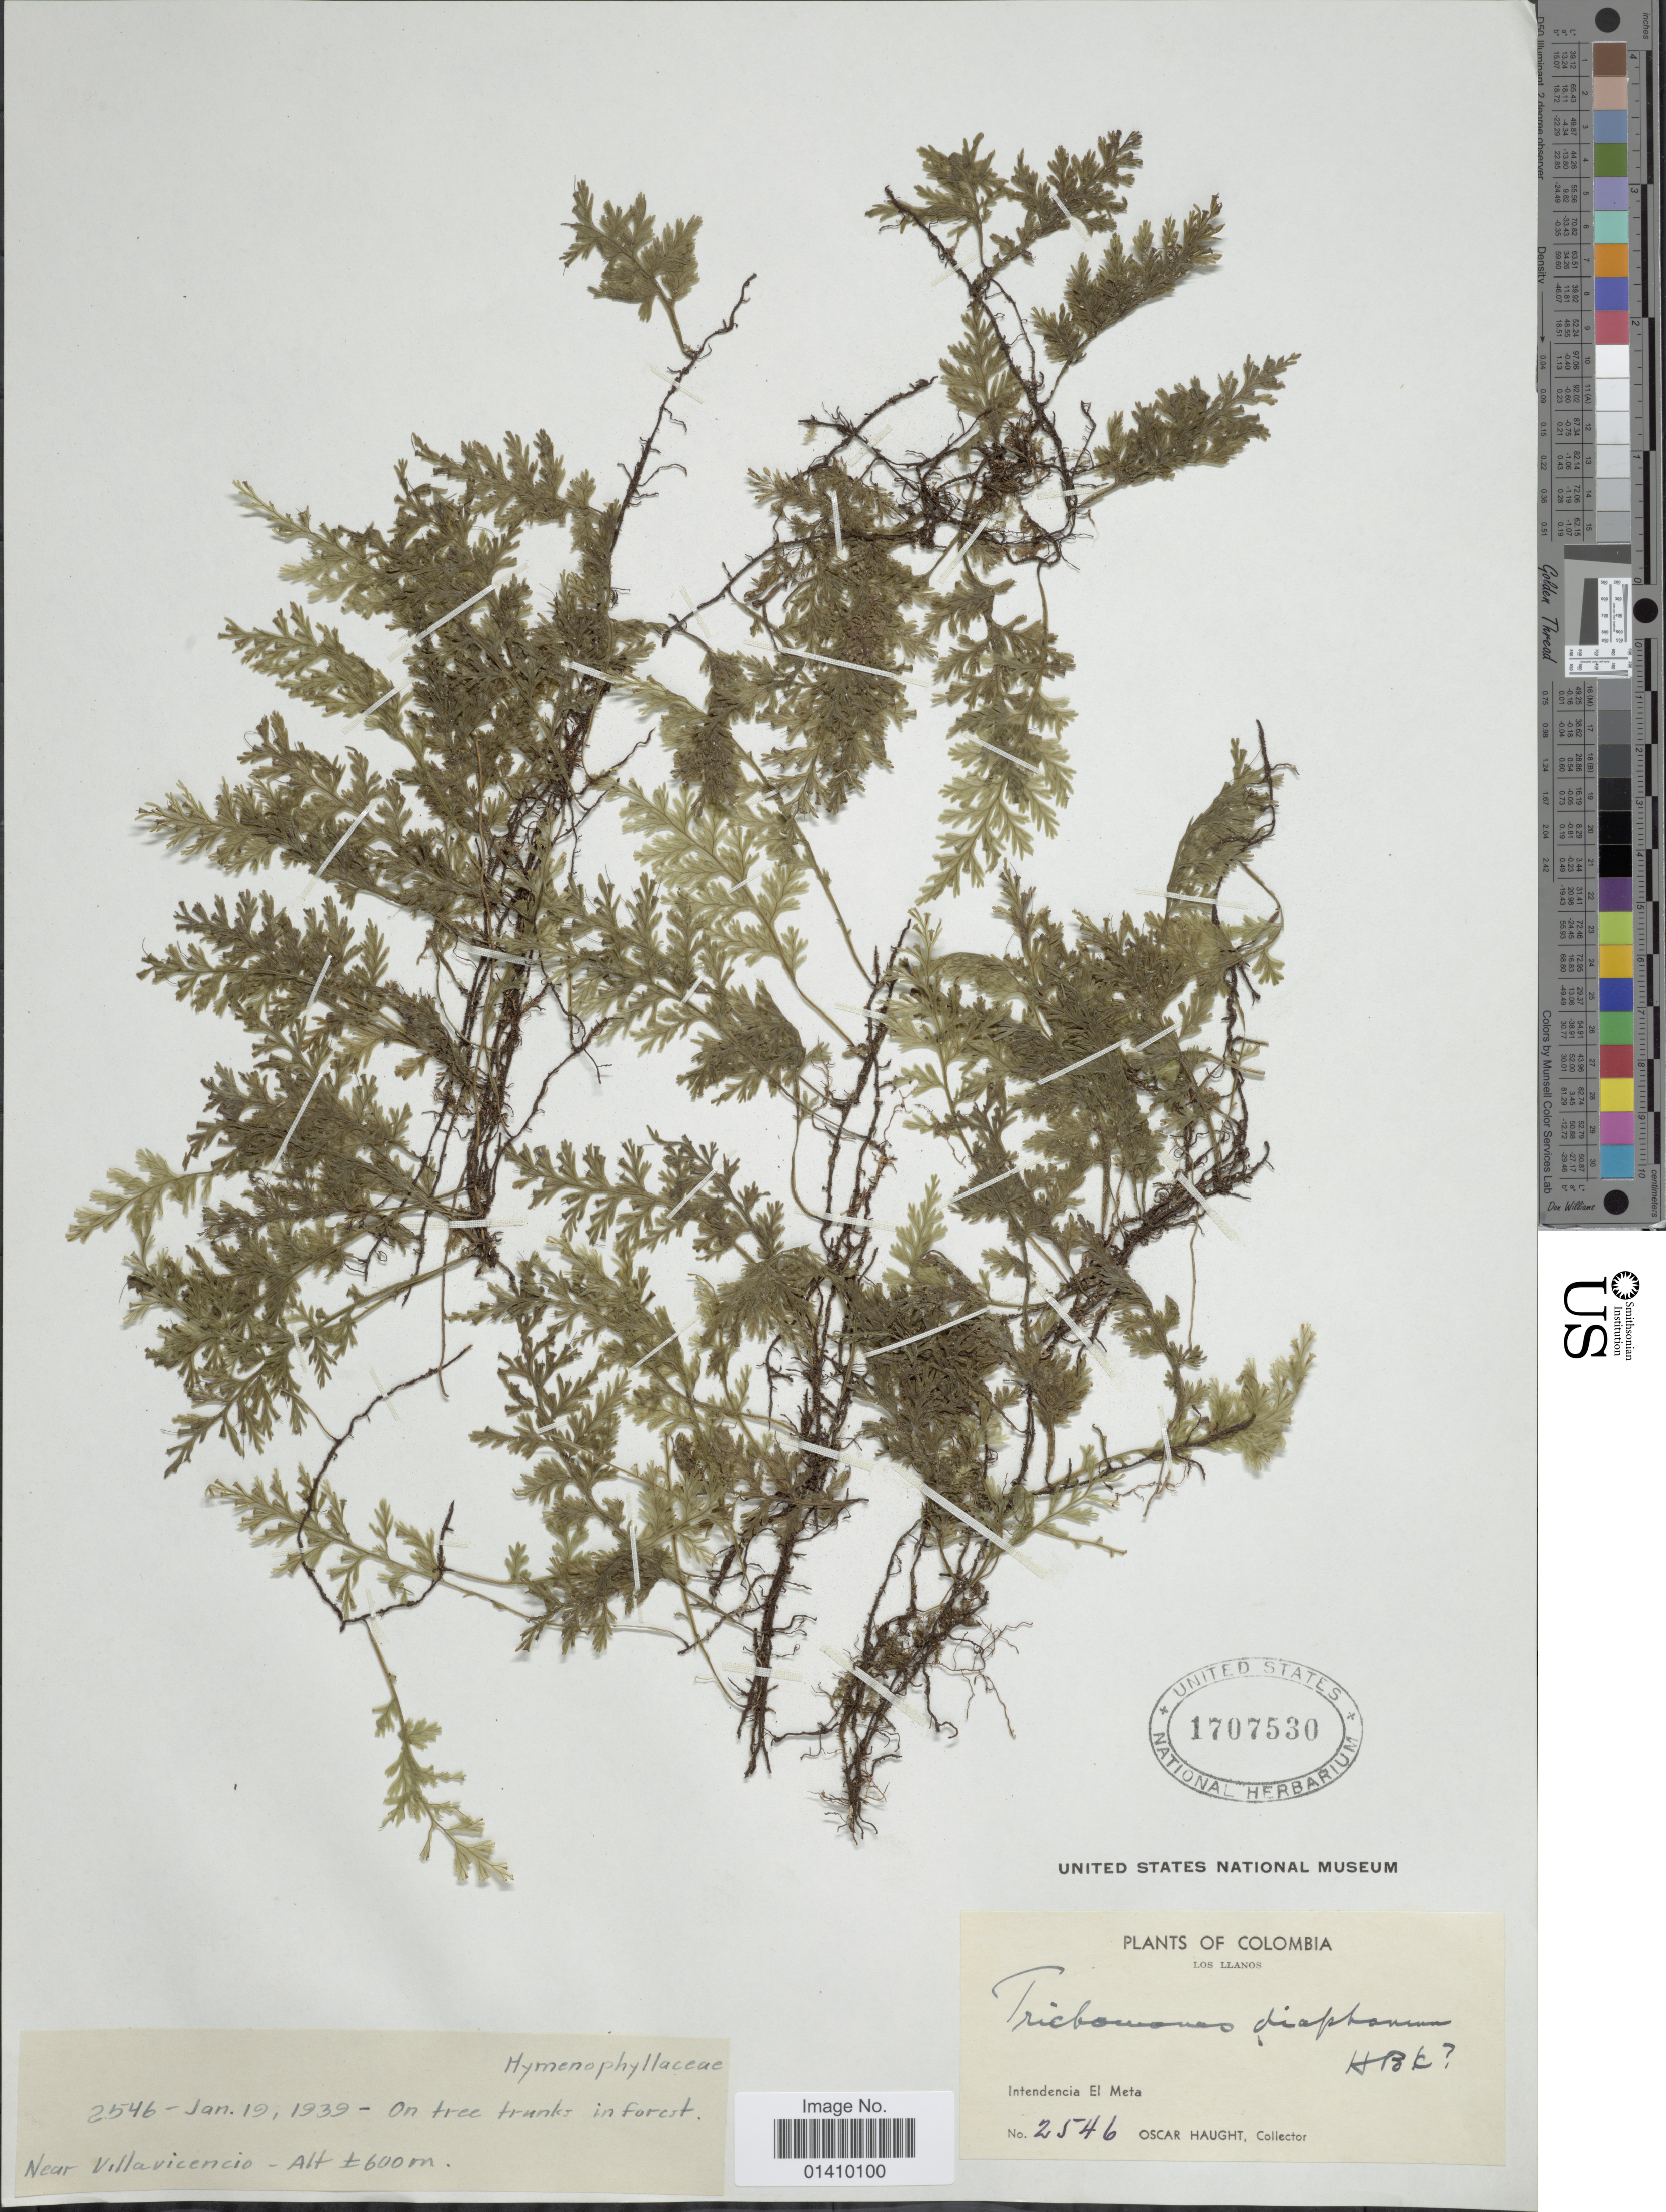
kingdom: Plantae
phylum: Tracheophyta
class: Polypodiopsida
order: Hymenophyllales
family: Hymenophyllaceae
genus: Polyphlebium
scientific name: Polyphlebium diaphanum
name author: (Kunth) Ebihara & Dubuisson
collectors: O. L. Haught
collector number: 2546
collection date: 1939-01-19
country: Colombia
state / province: Meta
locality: Los Llanos Itendencia El Meta, near Villavicencio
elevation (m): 600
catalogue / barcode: US 1707530